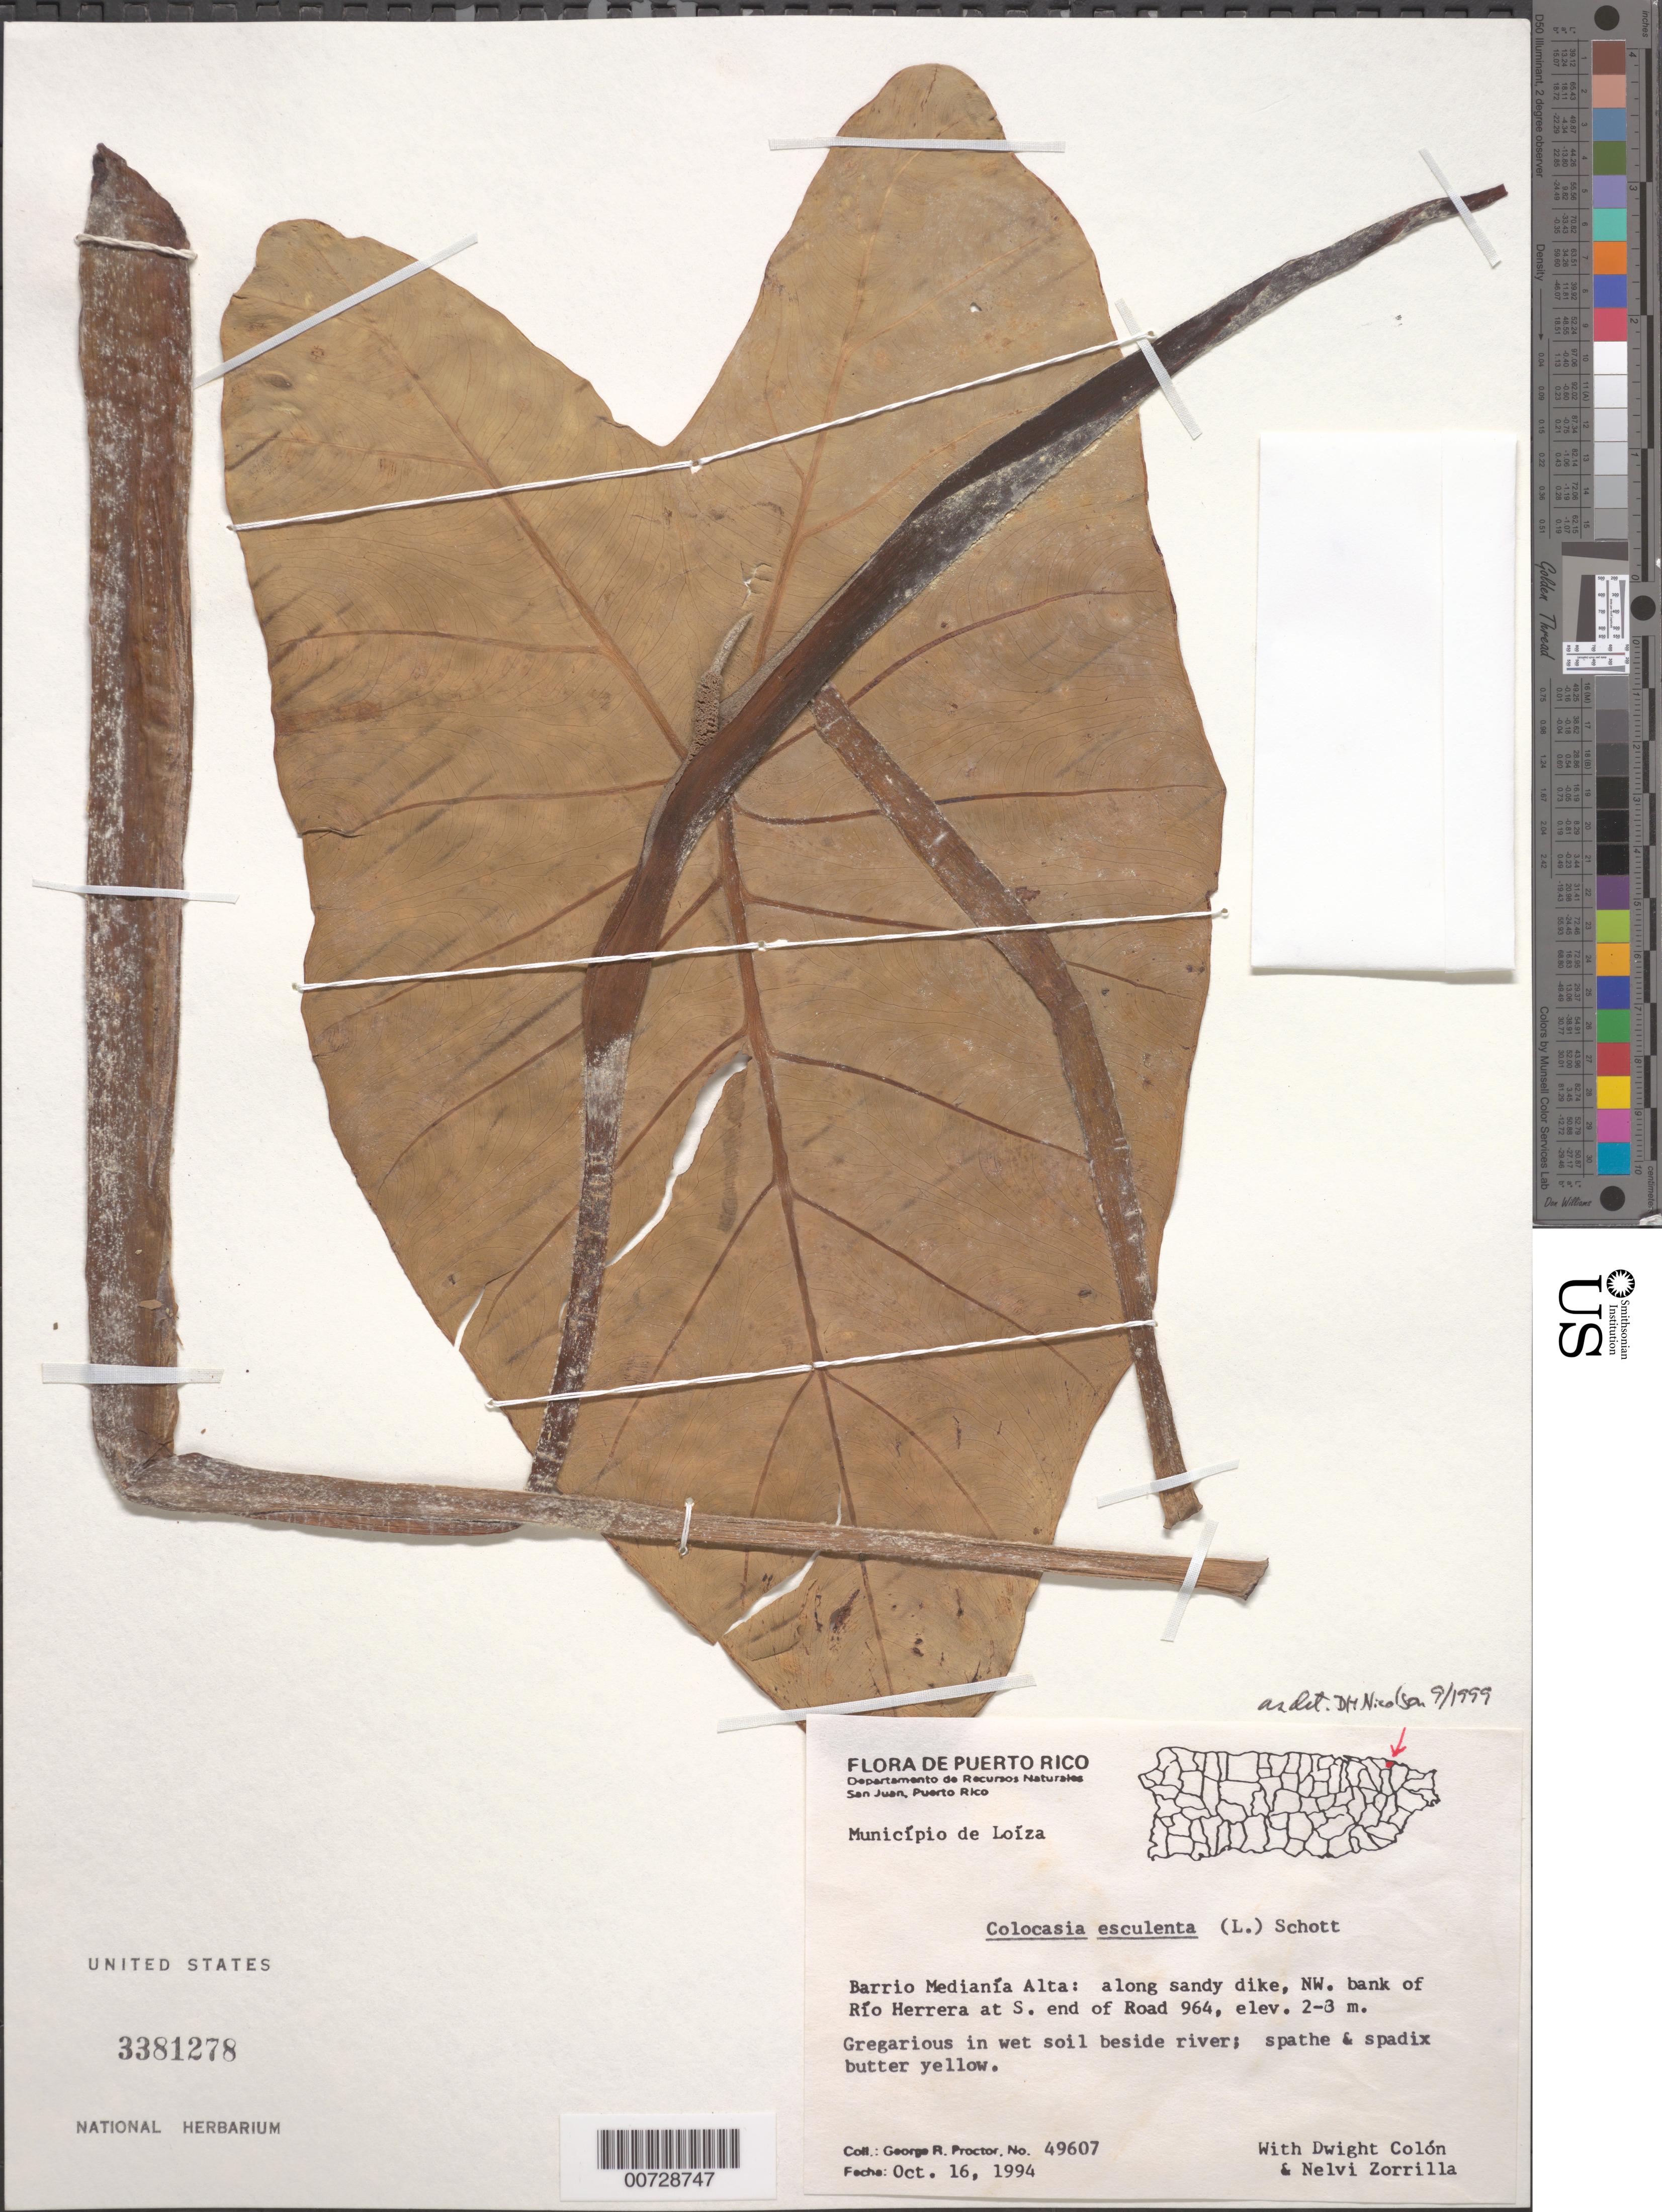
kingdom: Plantae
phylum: Tracheophyta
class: Liliopsida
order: Alismatales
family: Araceae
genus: Colocasia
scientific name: Colocasia esculenta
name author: (L.) Schott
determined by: Nicolson, Dan H.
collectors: G. R. Proctor, D. Colón & N. Zorrilla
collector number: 49607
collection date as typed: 16 Oct 1994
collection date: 1994-10-16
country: Puerto Rico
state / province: Loíza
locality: Mun. Loíza, Barrio Medianía Alta: along sandy dike, NW bank of Río Herrera at S end of road 964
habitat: Gregarious in wet soil beside river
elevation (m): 2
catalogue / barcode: US 3381278